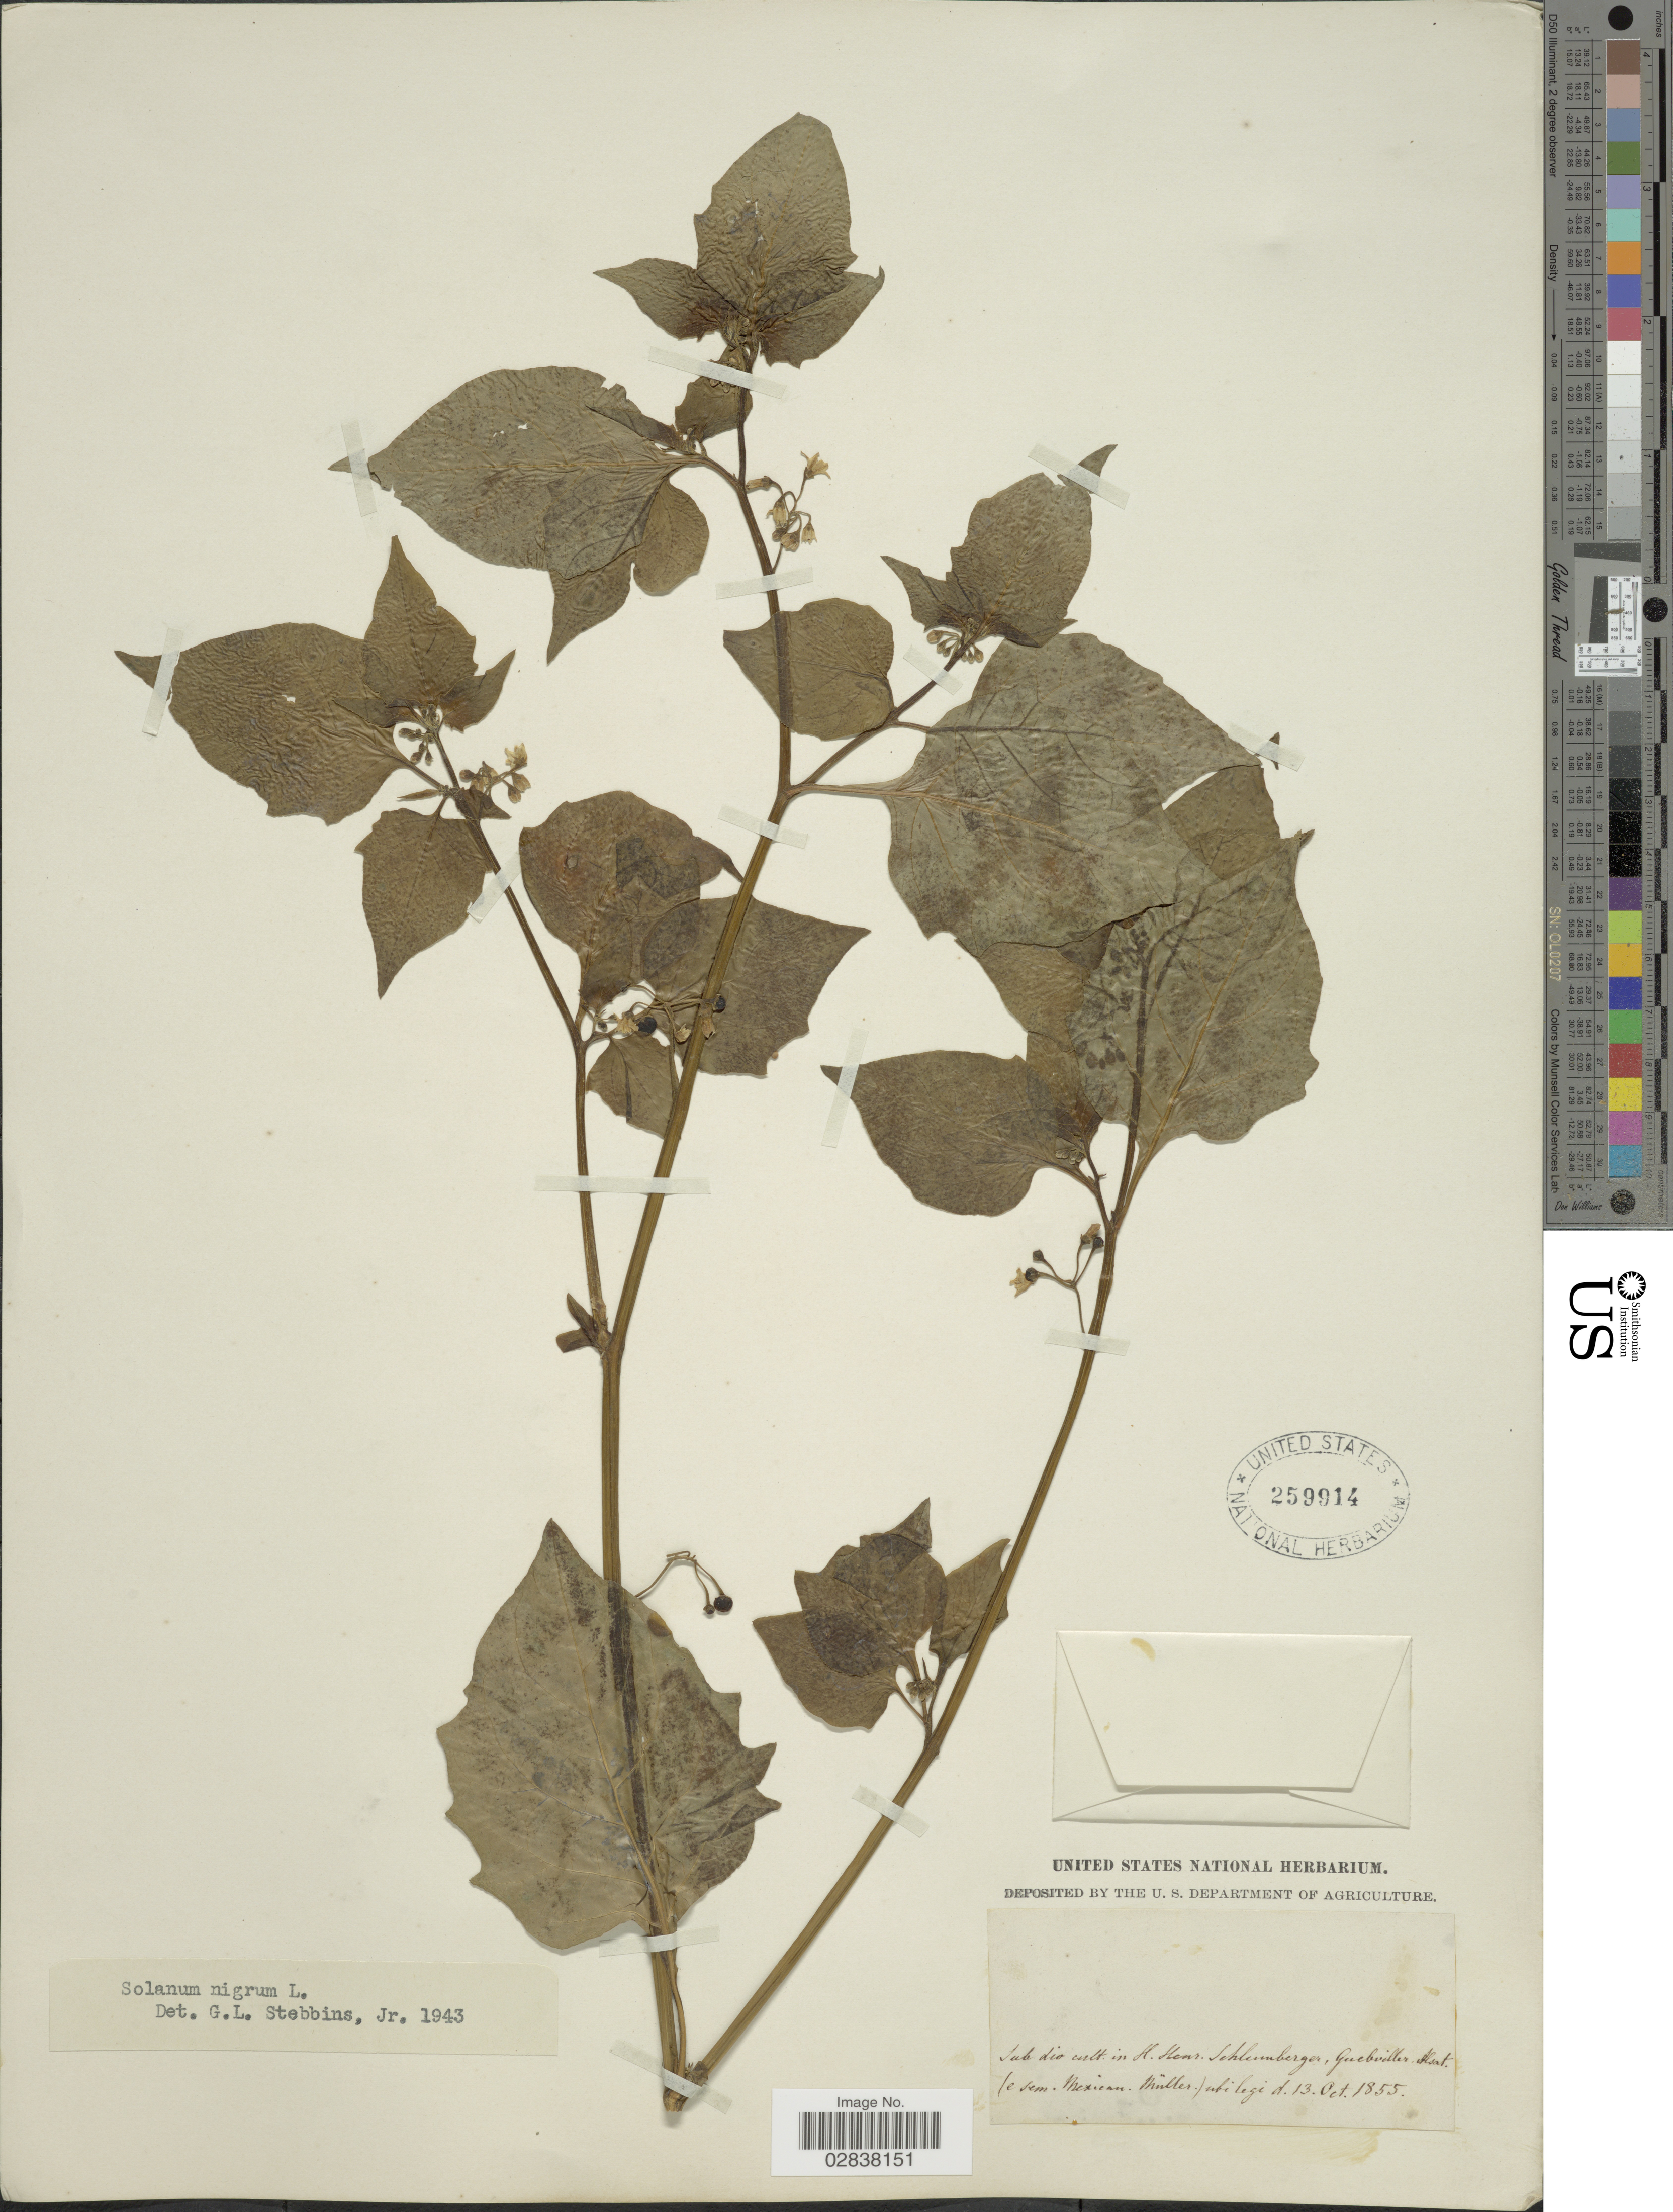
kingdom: Plantae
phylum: Tracheophyta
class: Magnoliopsida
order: Solanales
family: Solanaceae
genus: Solanum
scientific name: Solanum nigrum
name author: L.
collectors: ex herb. United States National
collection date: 1855-10-13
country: France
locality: Sub dio cult. in Henr. Schlumberger, Guebuiller. Alsat.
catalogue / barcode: US 259914